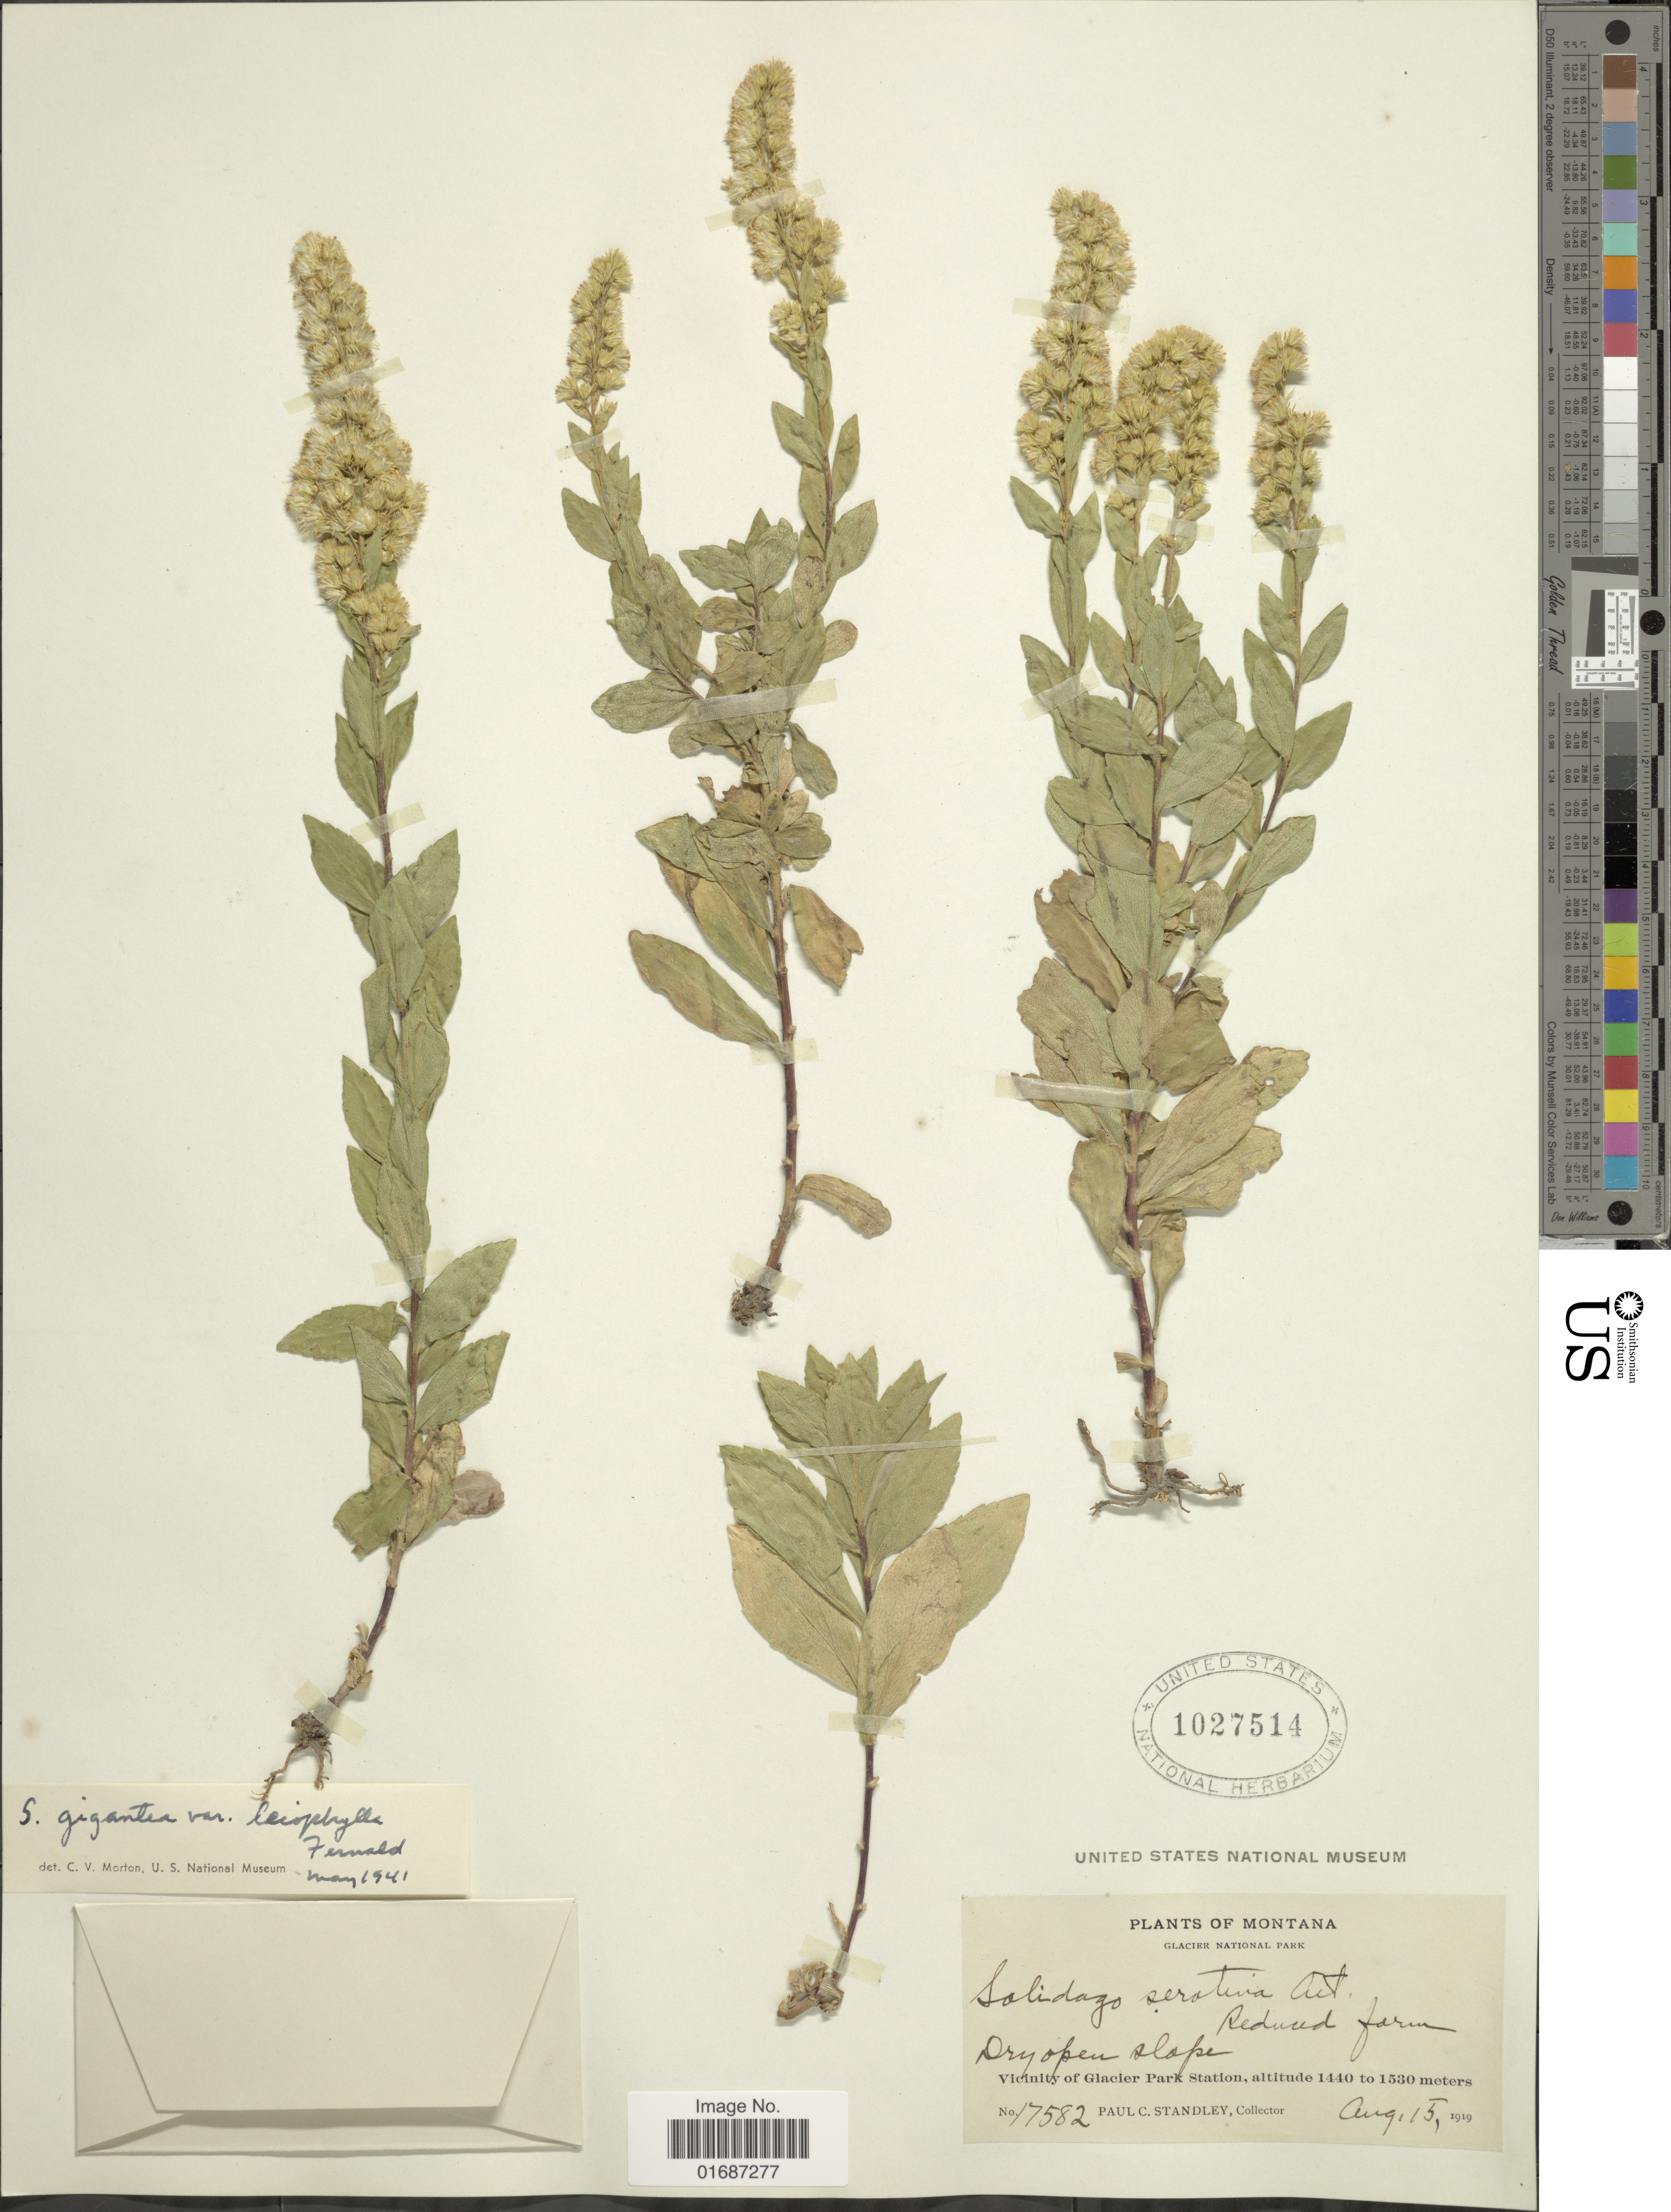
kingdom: Plantae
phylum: Tracheophyta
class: Magnoliopsida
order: Asterales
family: Asteraceae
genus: Solidago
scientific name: Solidago gigantea var. leiophylla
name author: Fernald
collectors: P. C. Standley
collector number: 17582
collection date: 1919-08-15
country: United States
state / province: Montana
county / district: Glacier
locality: Glacier National Park, Vicinity of Glacier Park Station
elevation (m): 1440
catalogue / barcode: US 1027514